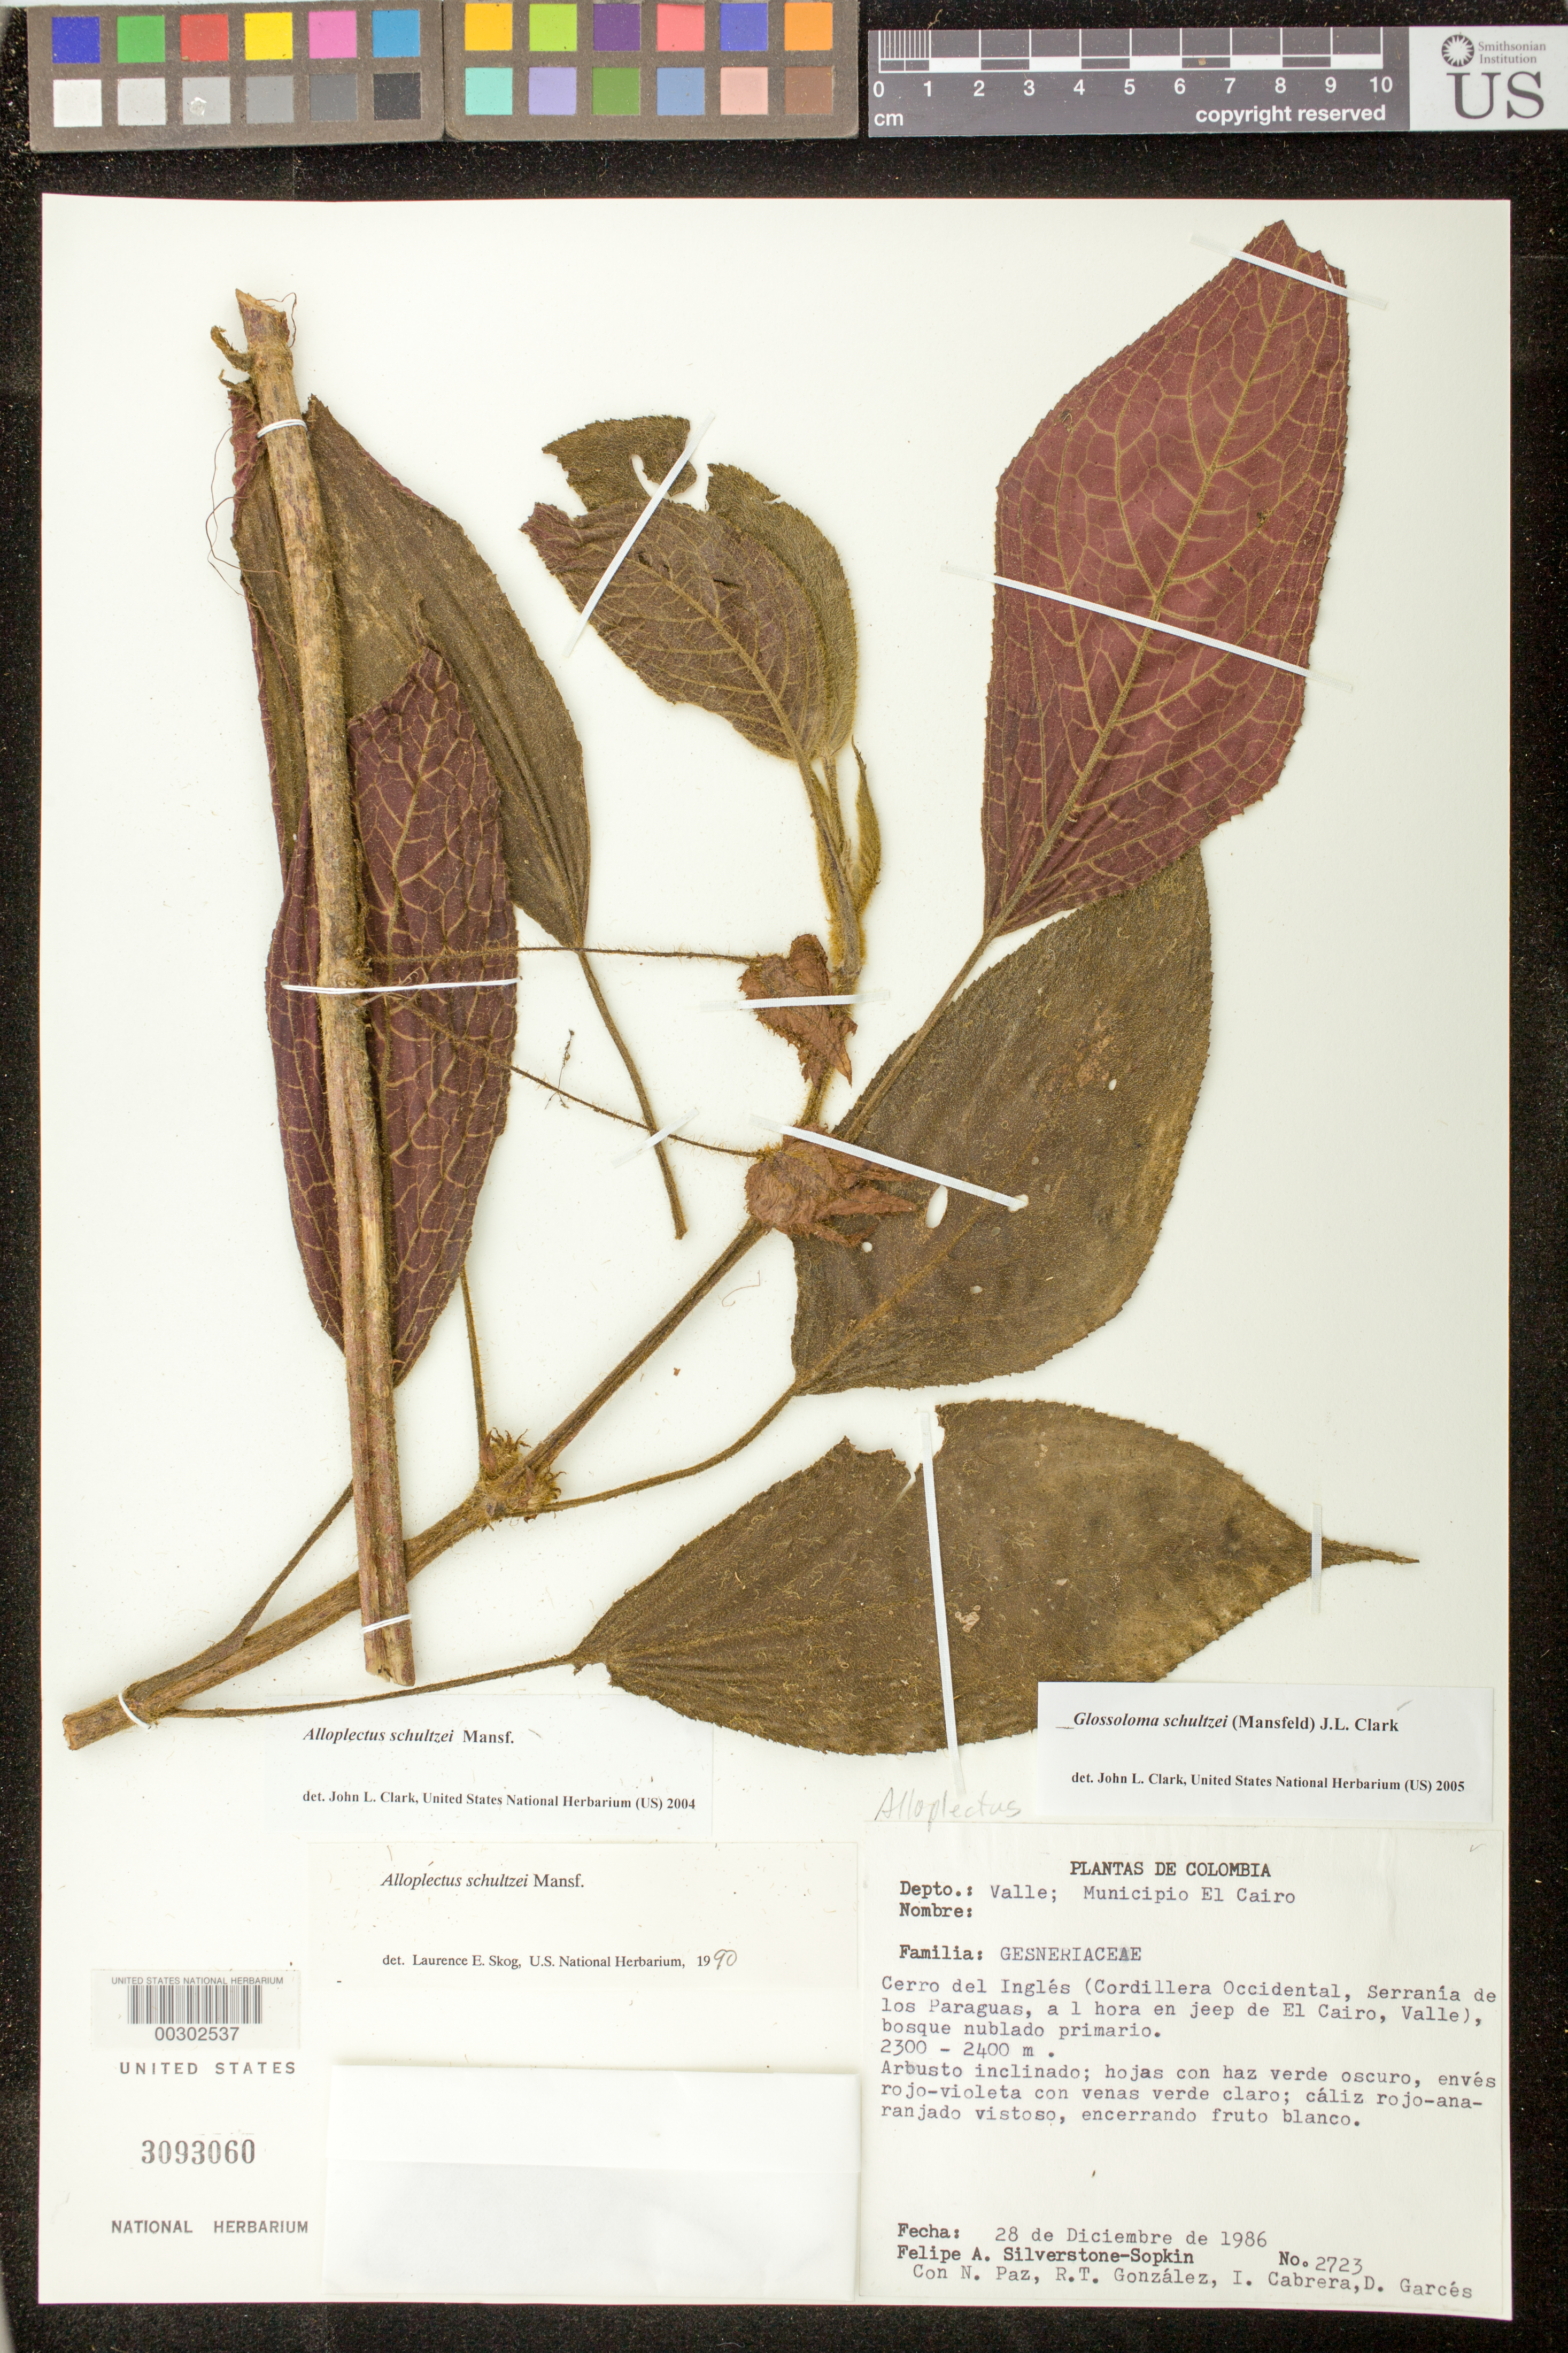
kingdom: Plantae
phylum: Tracheophyta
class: Magnoliopsida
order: Lamiales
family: Gesneriaceae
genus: Glossoloma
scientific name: Glossoloma schultzei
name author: (Mansf.) J.L. Clark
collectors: P. A. Silverstone-Sopkin, N. Paz, R. Gonzalez, I. Cabrera & et al.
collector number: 2723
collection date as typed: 28 Dec 1986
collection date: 1986-12-28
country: Colombia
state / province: Valle del Cauca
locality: Mun. of El Cairo, Cerro del Ingles (Cordillera Occidental, Serrania de los Paraguas, 1 hour by jeep from El Cairo)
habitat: Primary cloud forest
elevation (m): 2300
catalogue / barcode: US 3093060